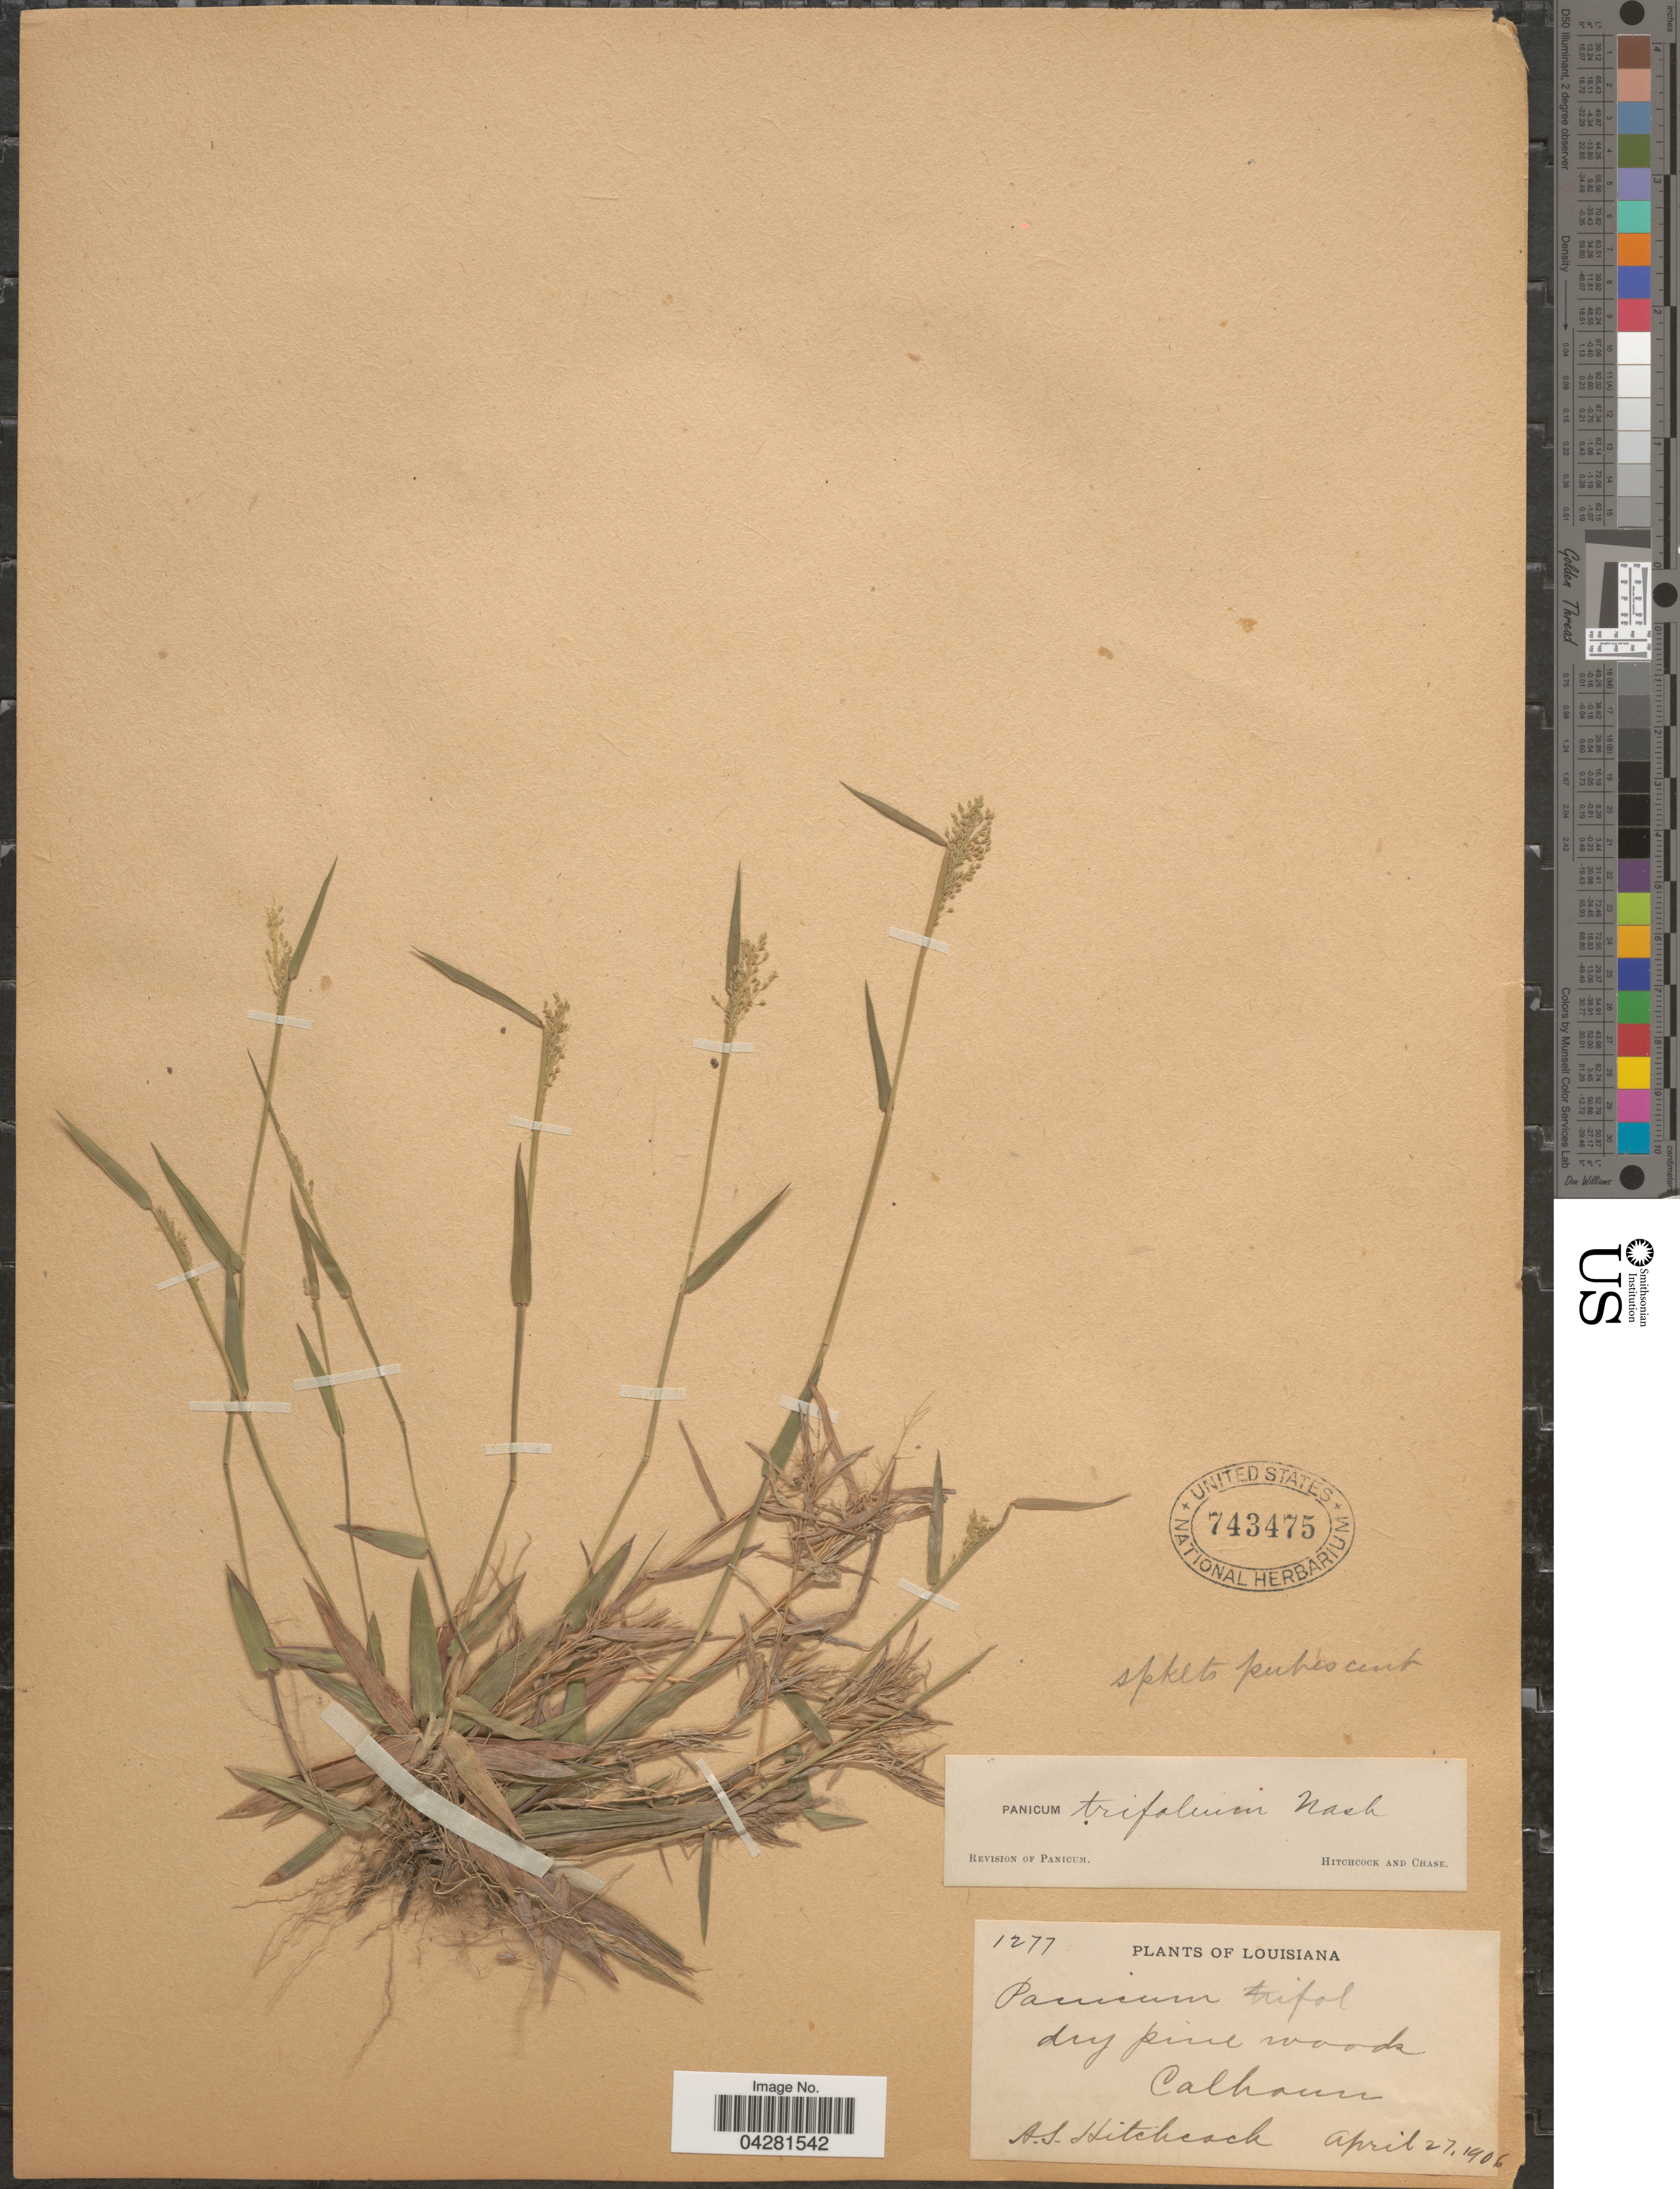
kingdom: Plantae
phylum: Tracheophyta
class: Liliopsida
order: Poales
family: Poaceae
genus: Dichanthelium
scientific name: Dichanthelium dichotomum var. unciphyllum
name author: (Trin.) Davidse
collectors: A. S. Hitchcock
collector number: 1277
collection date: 1906-04-27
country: United States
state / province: Louisiana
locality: Dry pine woods Calhoun.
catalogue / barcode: US 743475